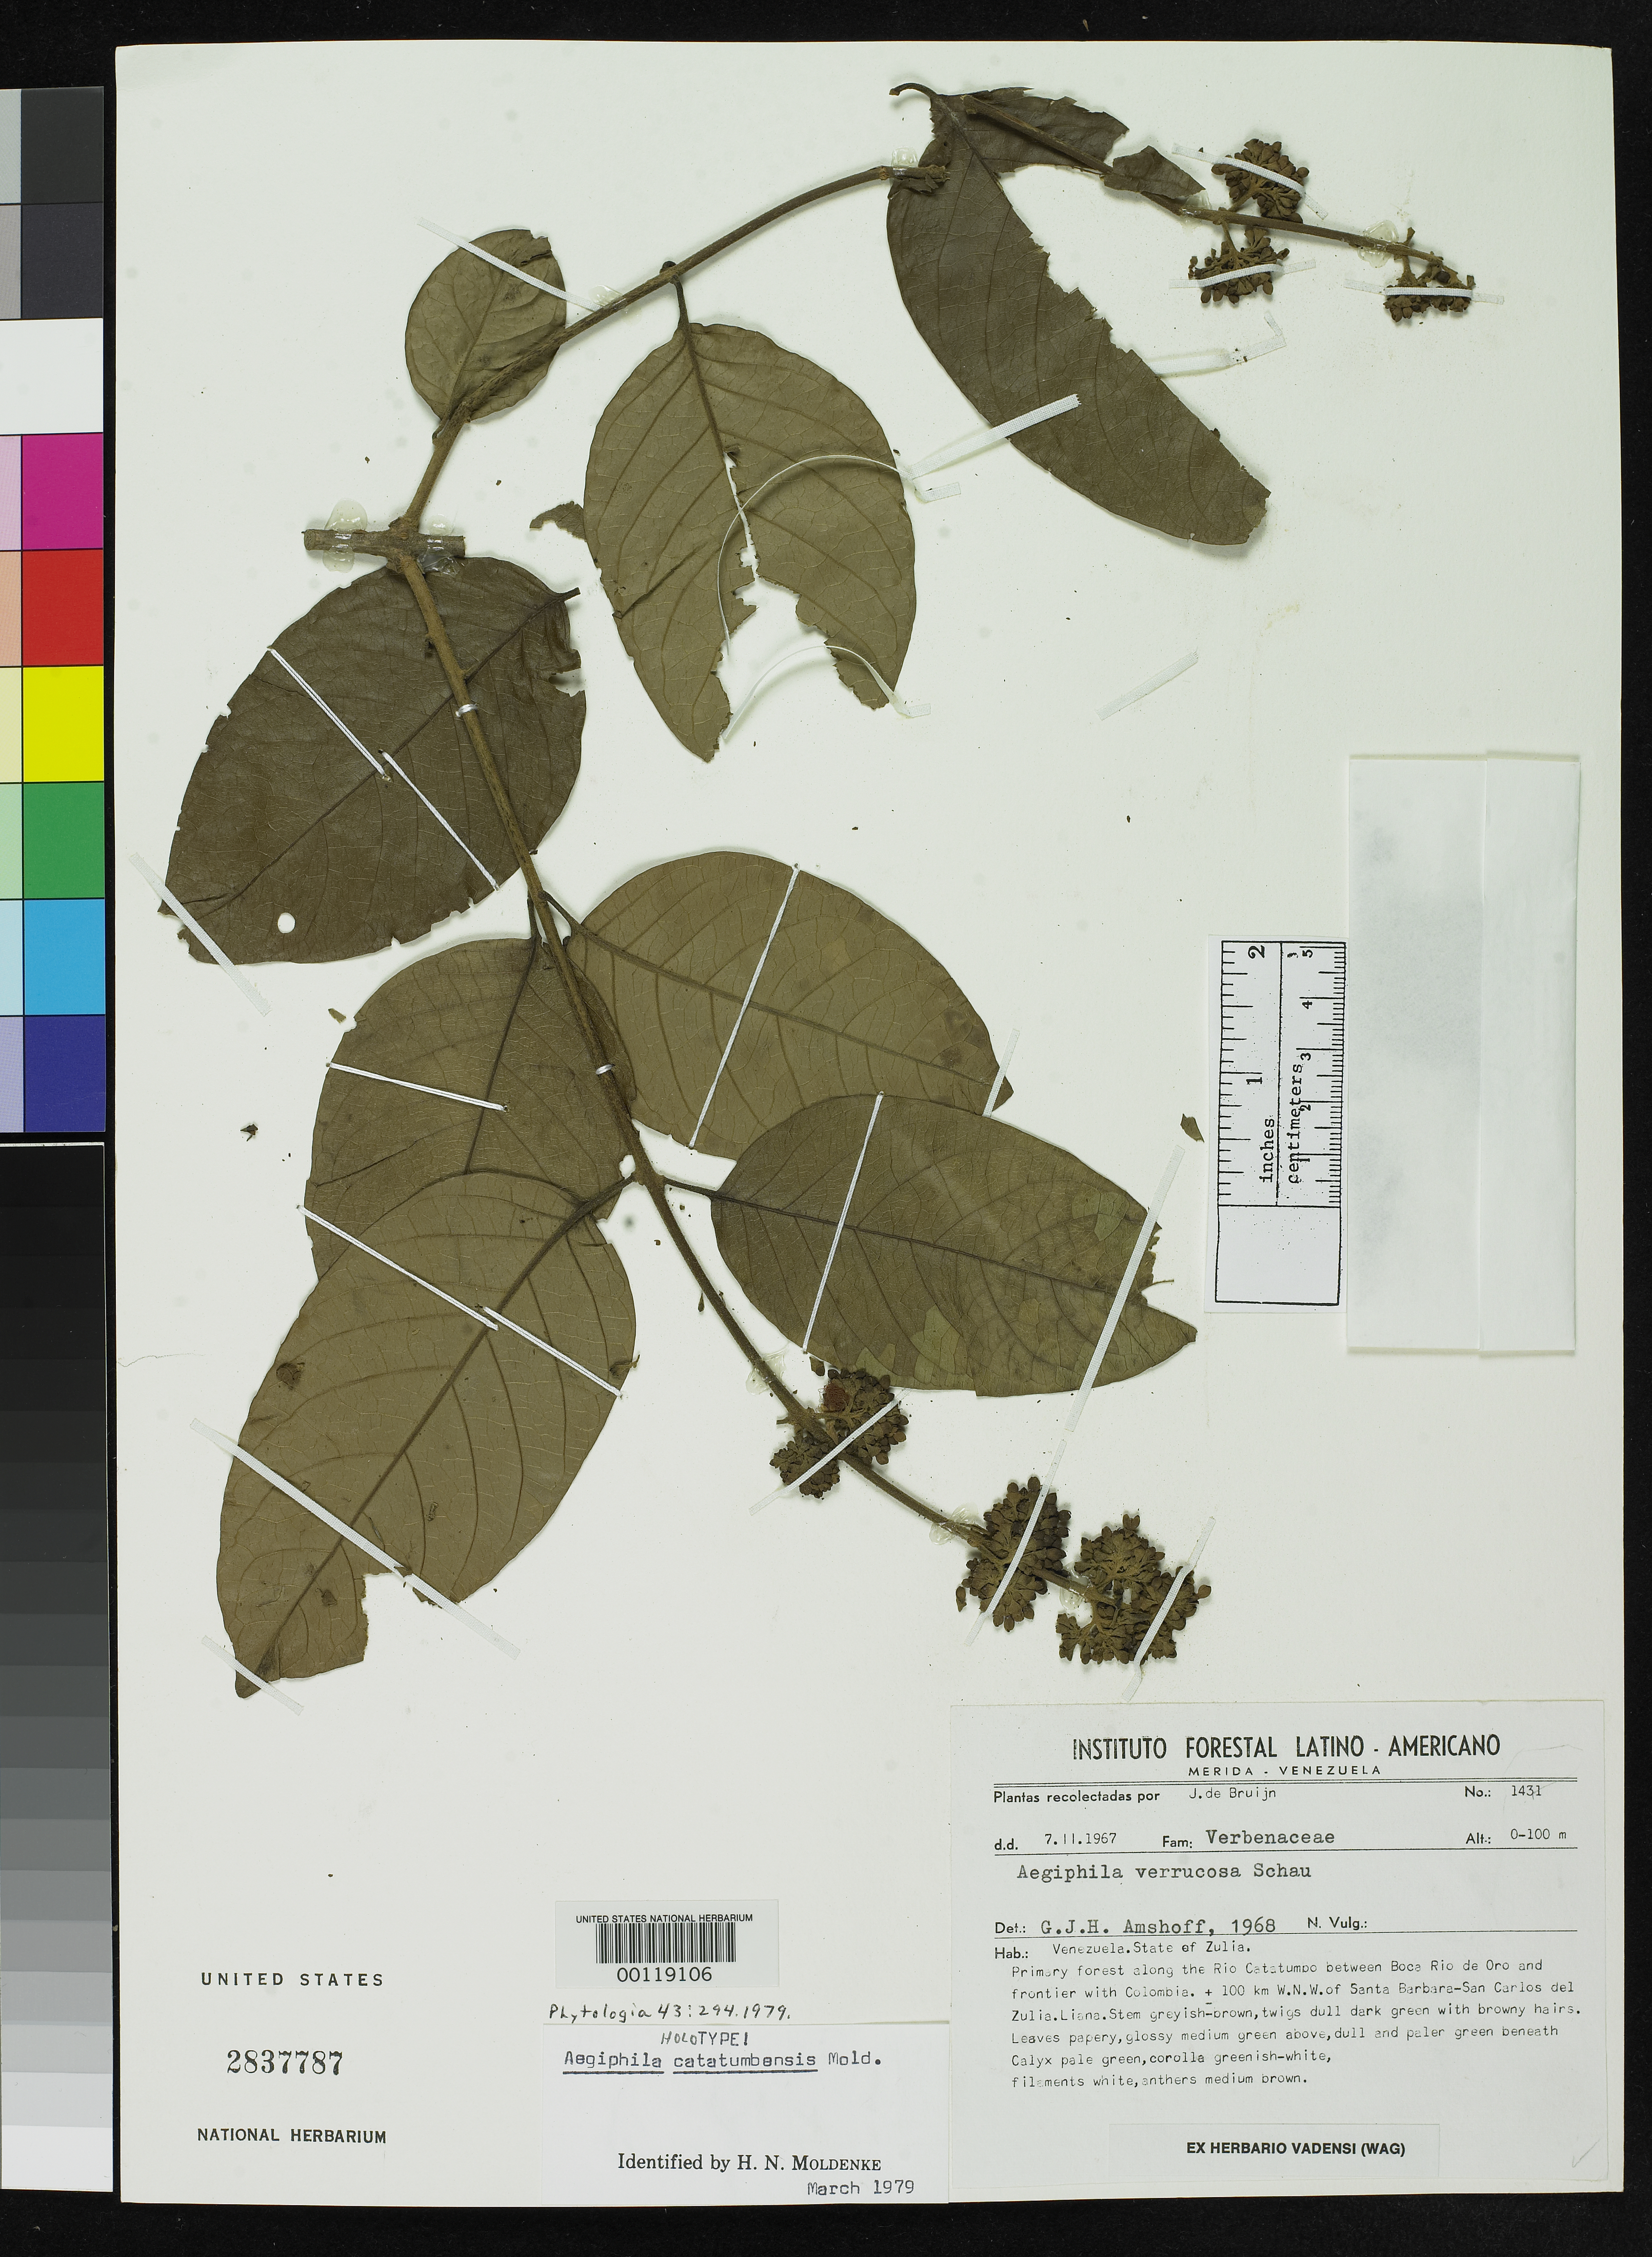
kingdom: Plantae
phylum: Tracheophyta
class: Magnoliopsida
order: Lamiales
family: Lamiaceae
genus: Aegiphila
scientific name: Aegiphila catatumbensis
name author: Moldenke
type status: Holotype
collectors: J. Bruijn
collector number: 1431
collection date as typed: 07 Nov 1967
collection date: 1967-11-07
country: Venezuela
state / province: Zulia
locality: Along Rio Catatumpo between Boca Rio de Oro and Colombia. 100 km WNW of Santa Barbara-San Carlos del Zulia.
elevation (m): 0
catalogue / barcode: US 2837787